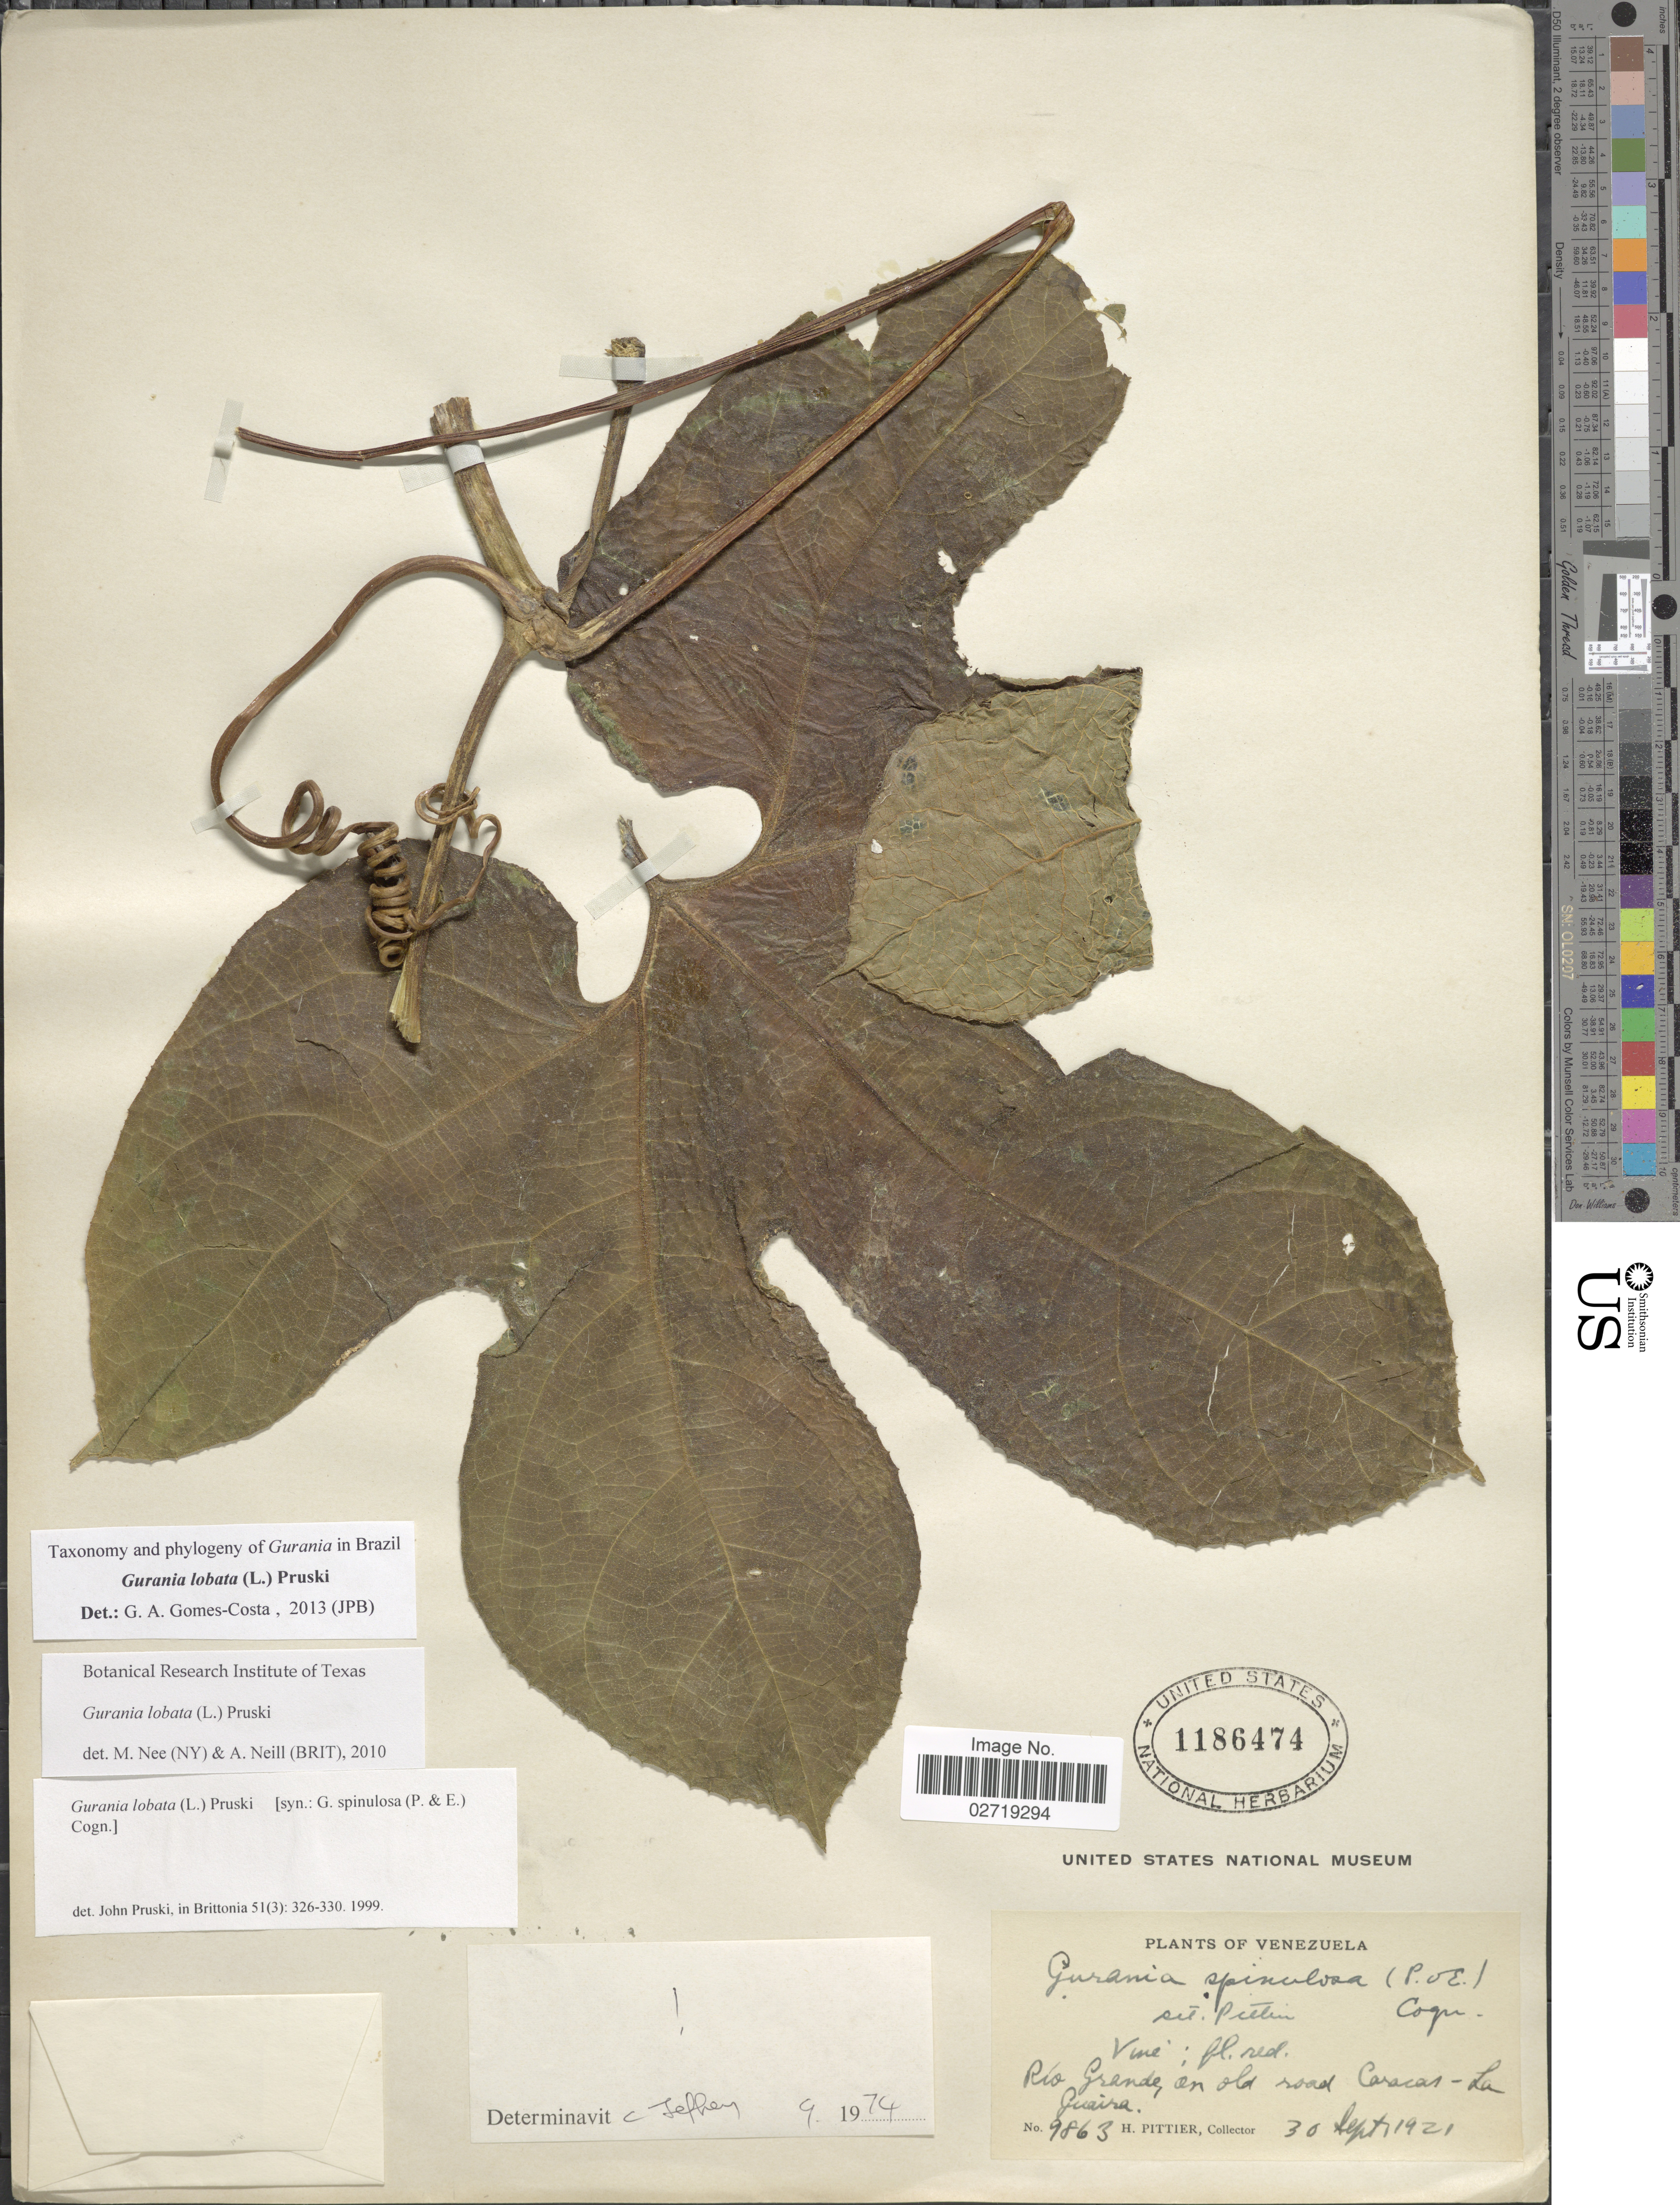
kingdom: Plantae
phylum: Tracheophyta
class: Magnoliopsida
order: Cucurbitales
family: Cucurbitaceae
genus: Gurania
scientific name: Gurania lobata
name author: (L.) Pruski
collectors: H. F. Pittier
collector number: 9863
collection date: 1921-09-30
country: Venezuela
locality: Río Grande, on old road Caracas - La Guaira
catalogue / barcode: US 1186474